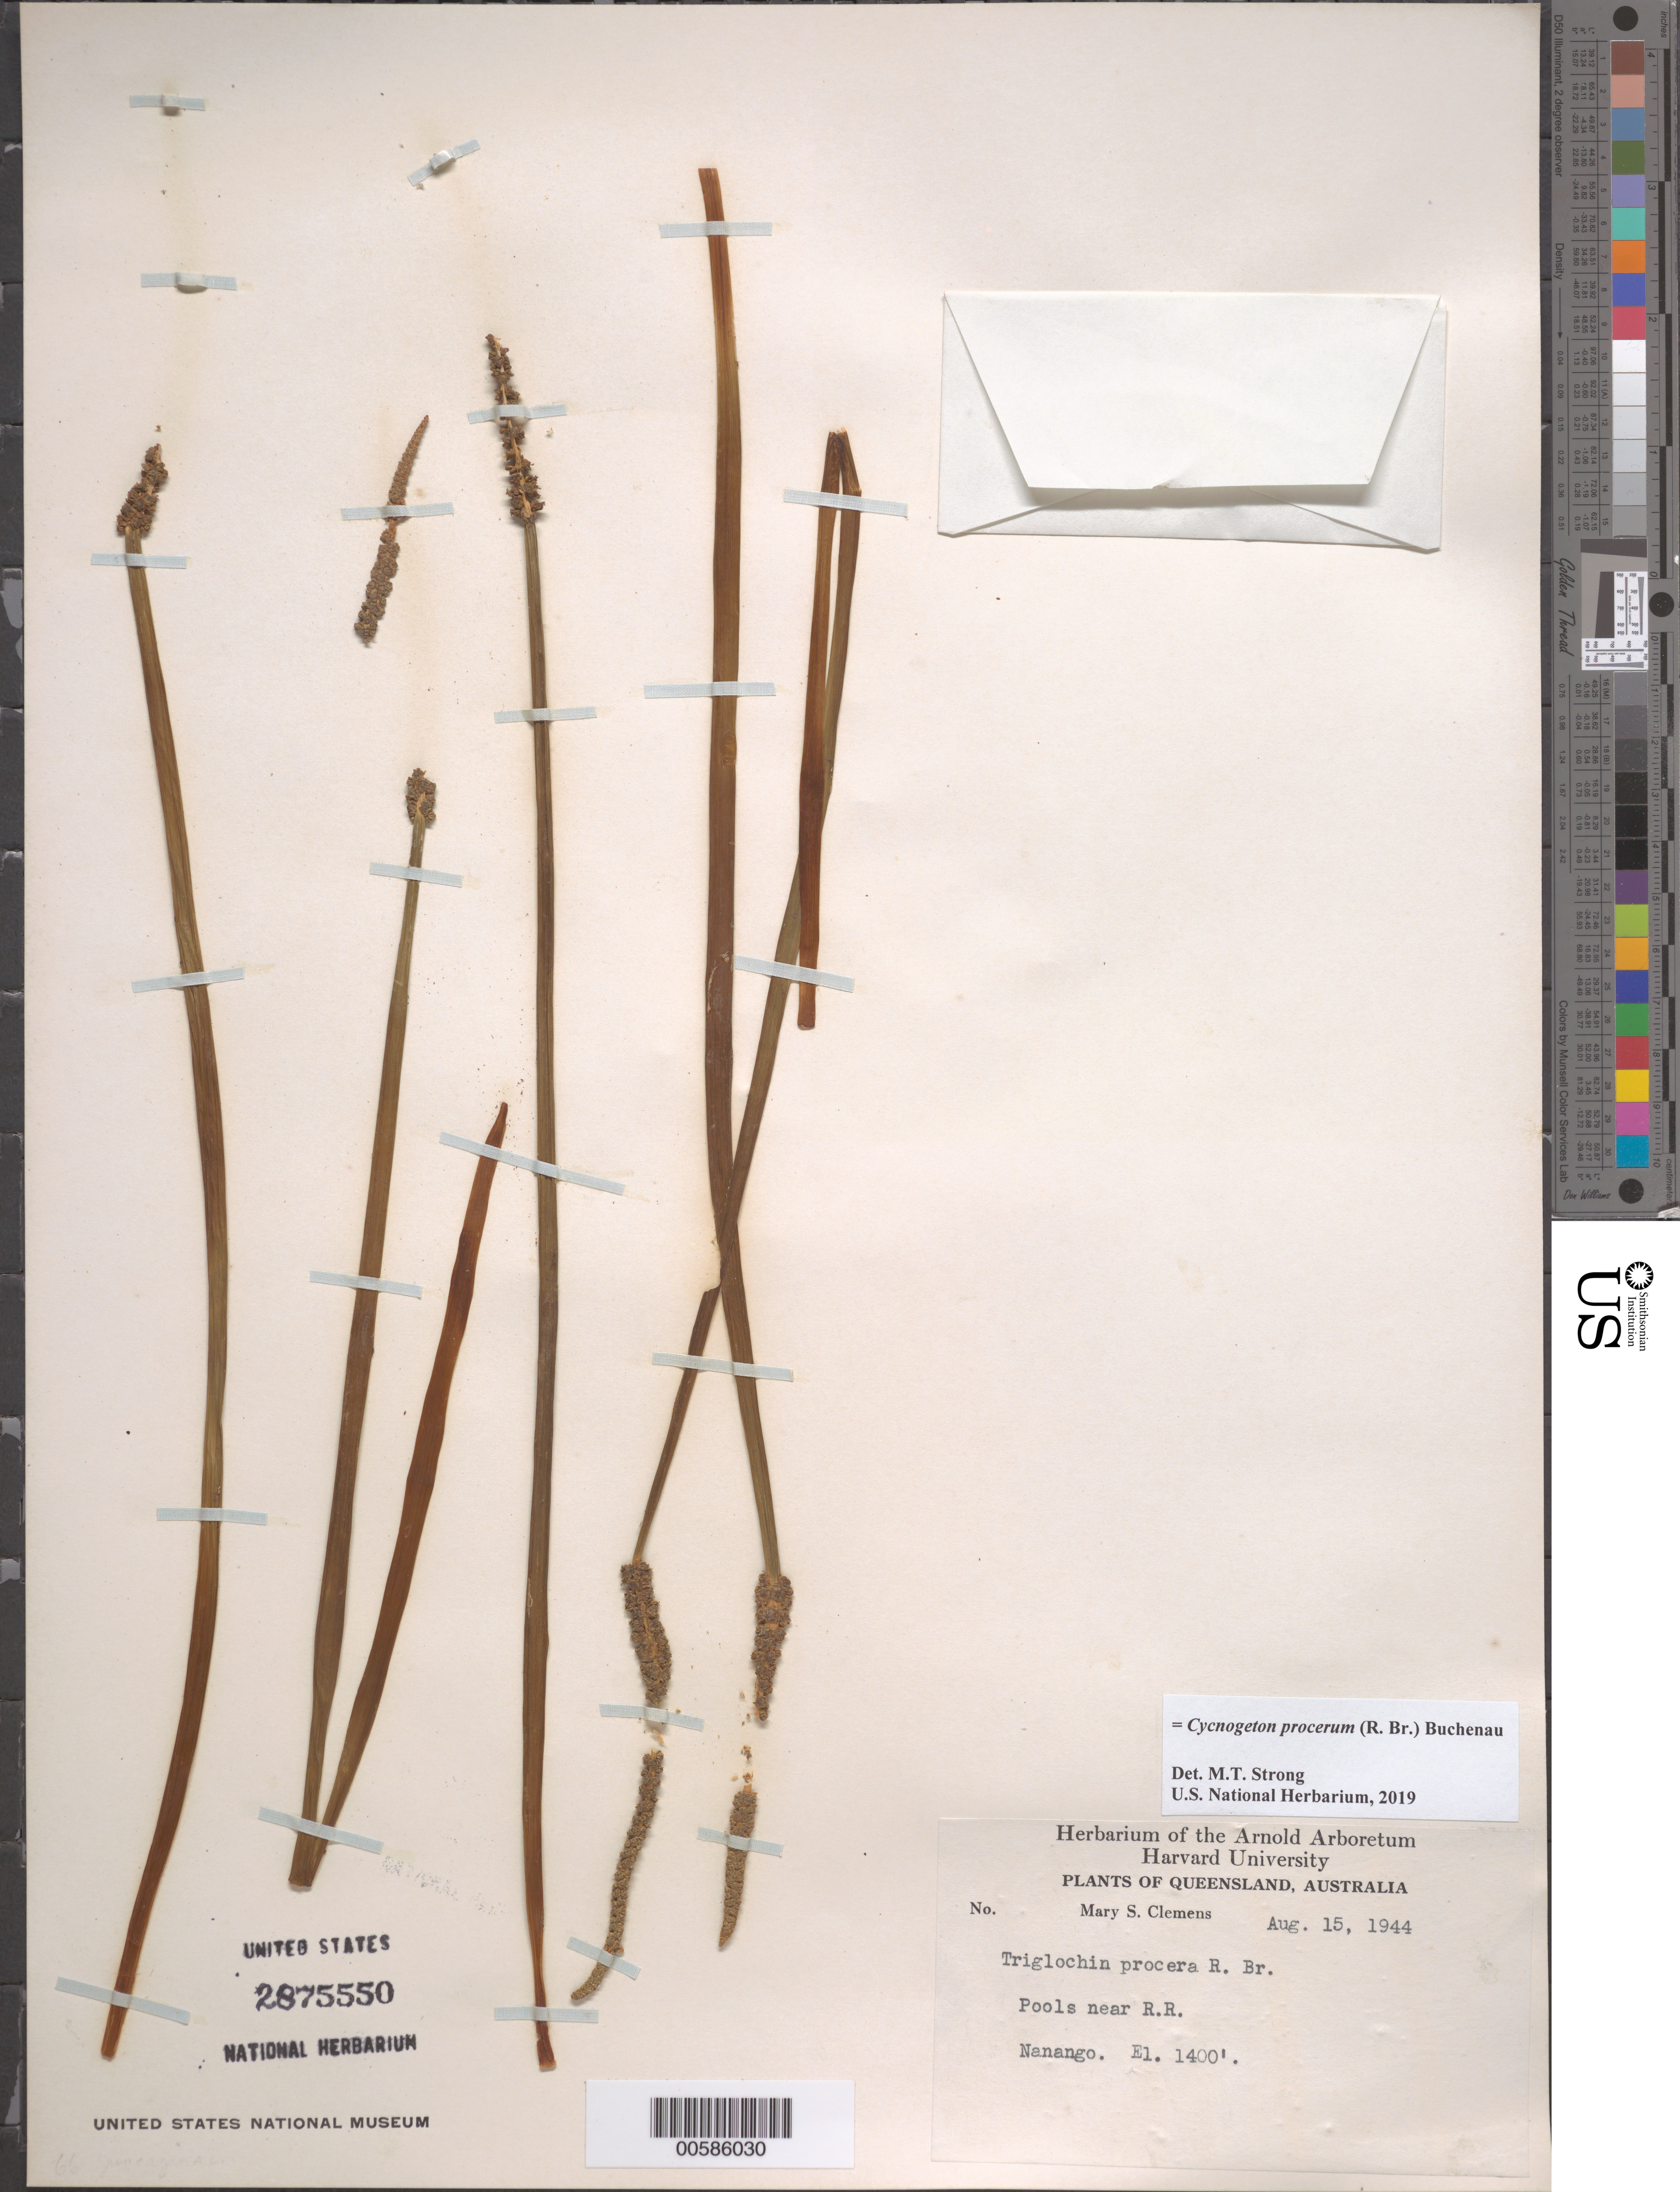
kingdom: Plantae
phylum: Tracheophyta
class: Liliopsida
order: Alismatales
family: Juncaginaceae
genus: Cycnogeton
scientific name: Cycnogeton procerum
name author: (R. Br.) Buchenau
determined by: Strong, Mark T., (BOT), Smithsonian Institution - National Museum of Natural History (UNITED STATES)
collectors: M. S. Clemens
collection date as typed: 15 Aug 1944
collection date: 1944-08-15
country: Australia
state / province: Queensland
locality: Pools near R.R.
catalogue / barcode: US 2875550